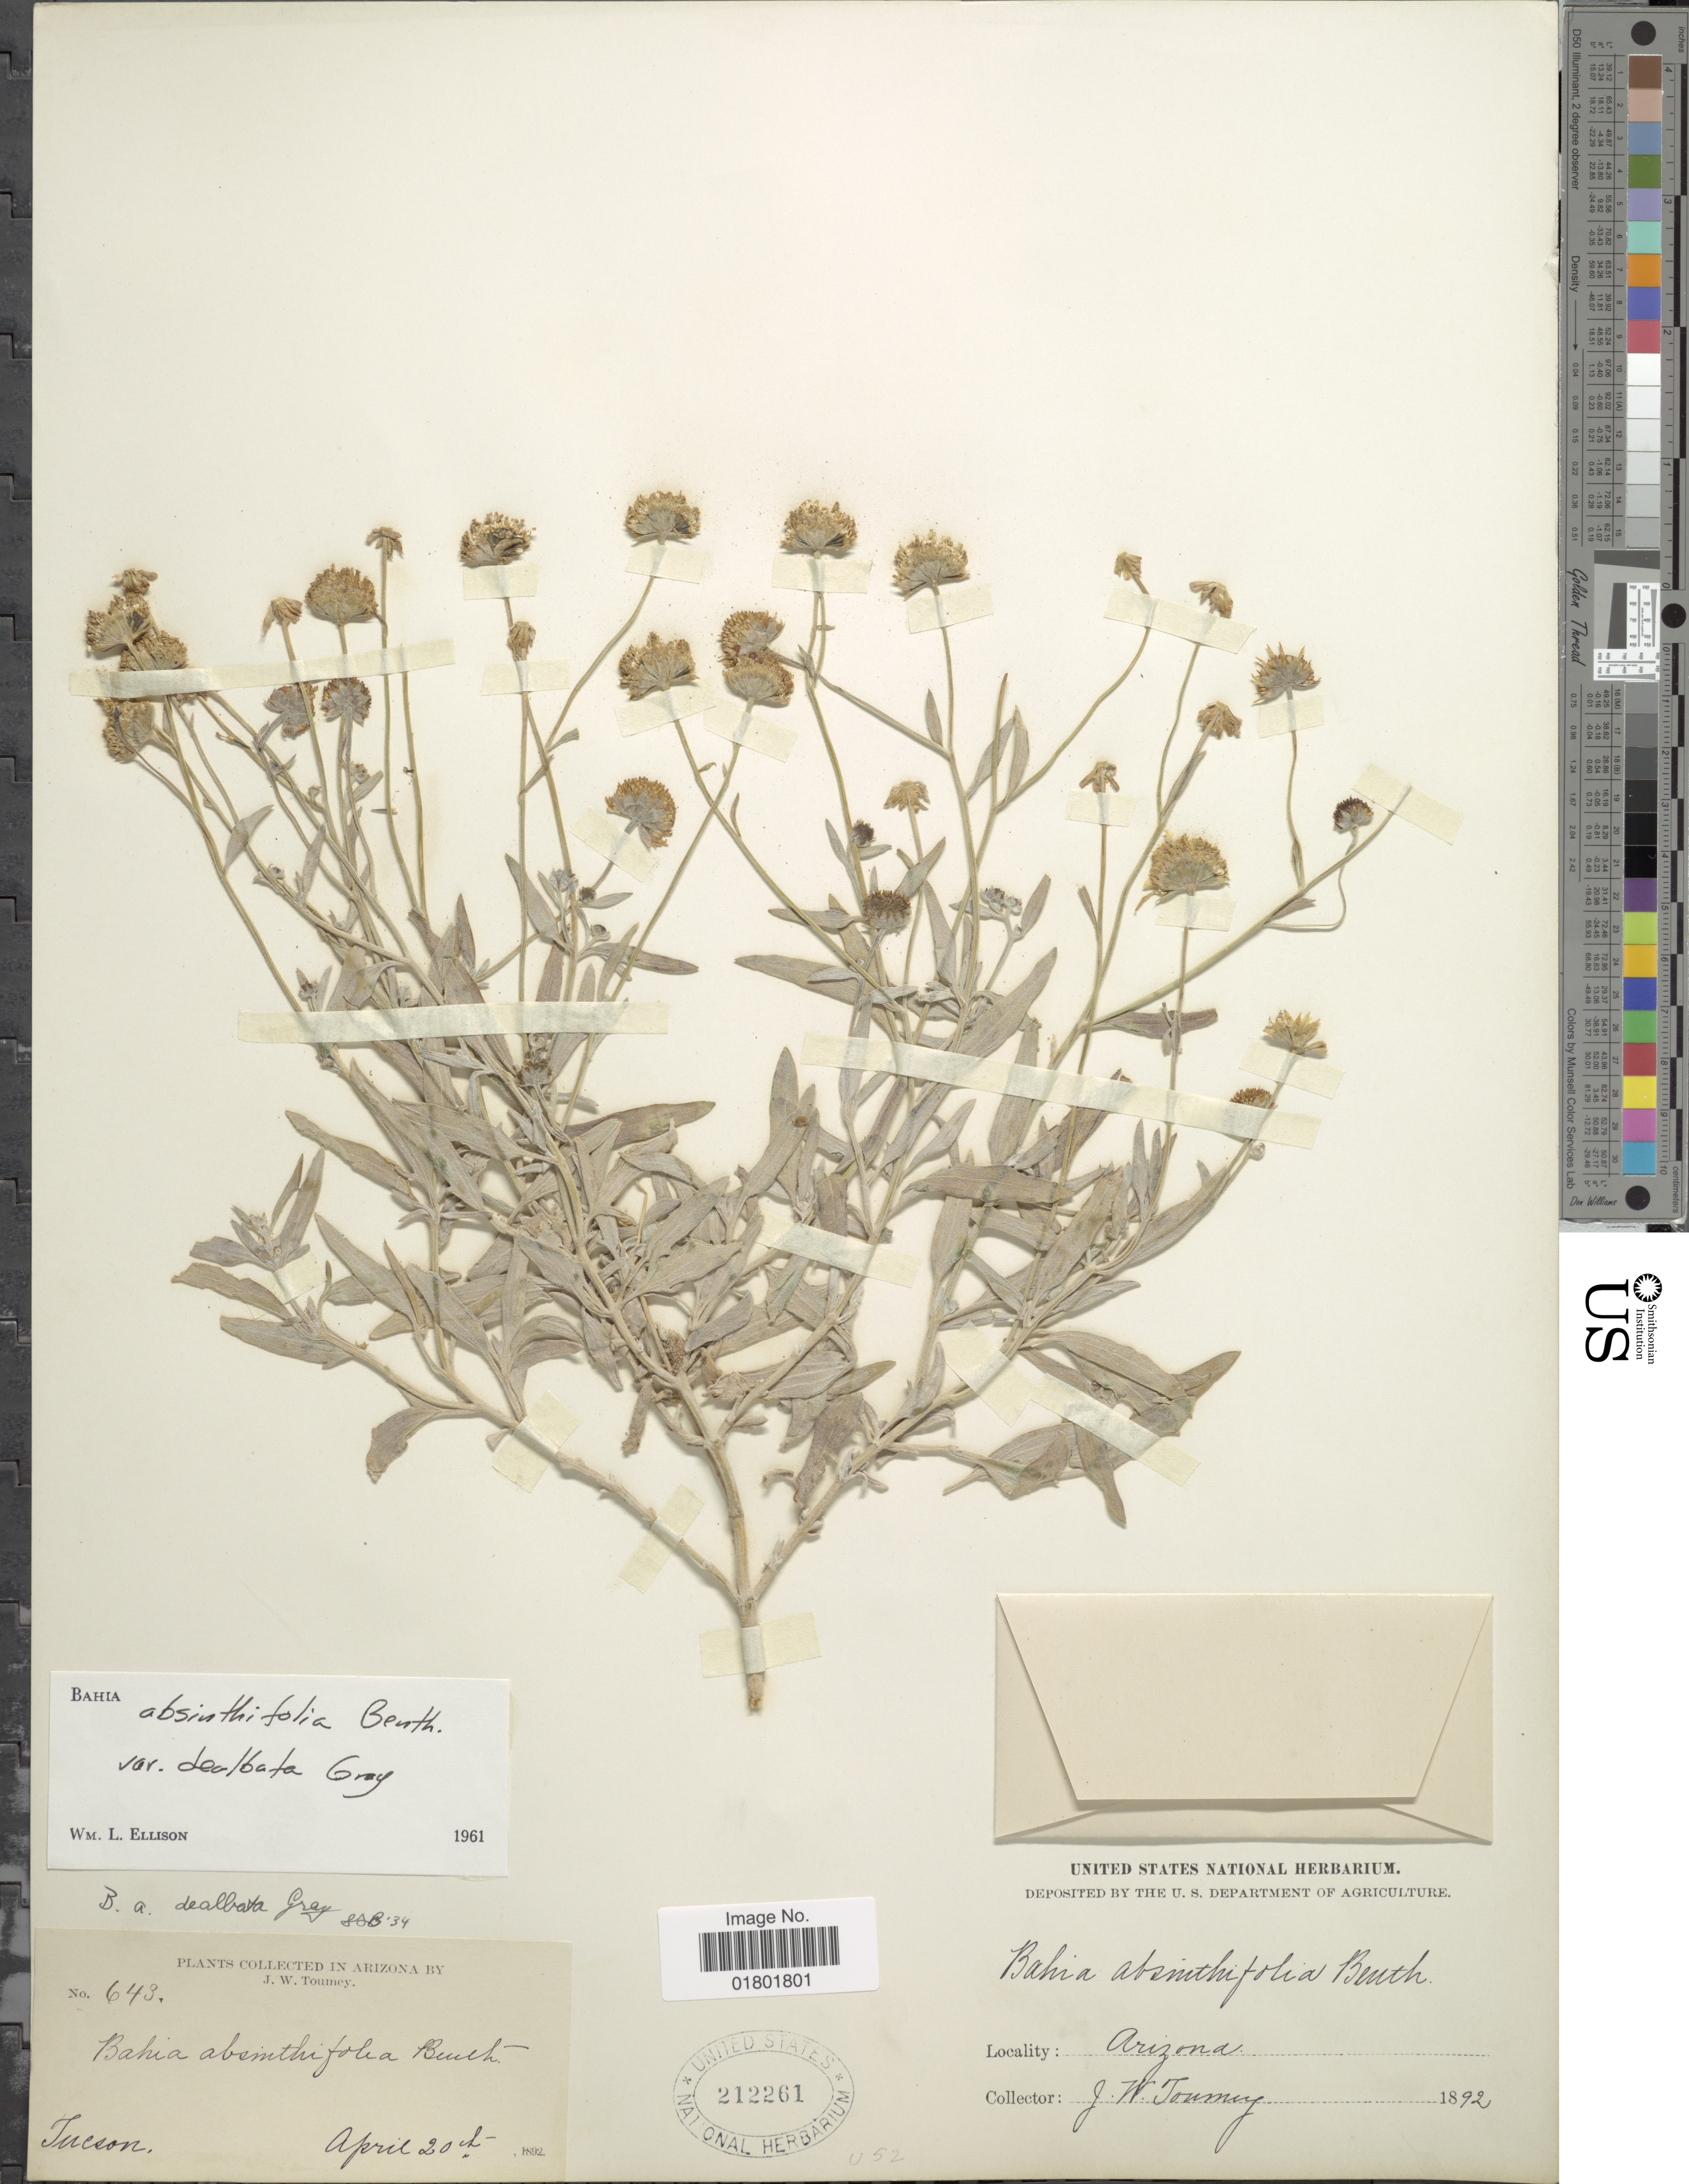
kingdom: Plantae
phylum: Tracheophyta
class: Magnoliopsida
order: Asterales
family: Asteraceae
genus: Bahia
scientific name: Bahia absinthifolia var. dealbata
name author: A. Gray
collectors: J. W. Toumey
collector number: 643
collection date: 1892-04-20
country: United States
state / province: Arizona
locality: Tucson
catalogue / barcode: US 212261